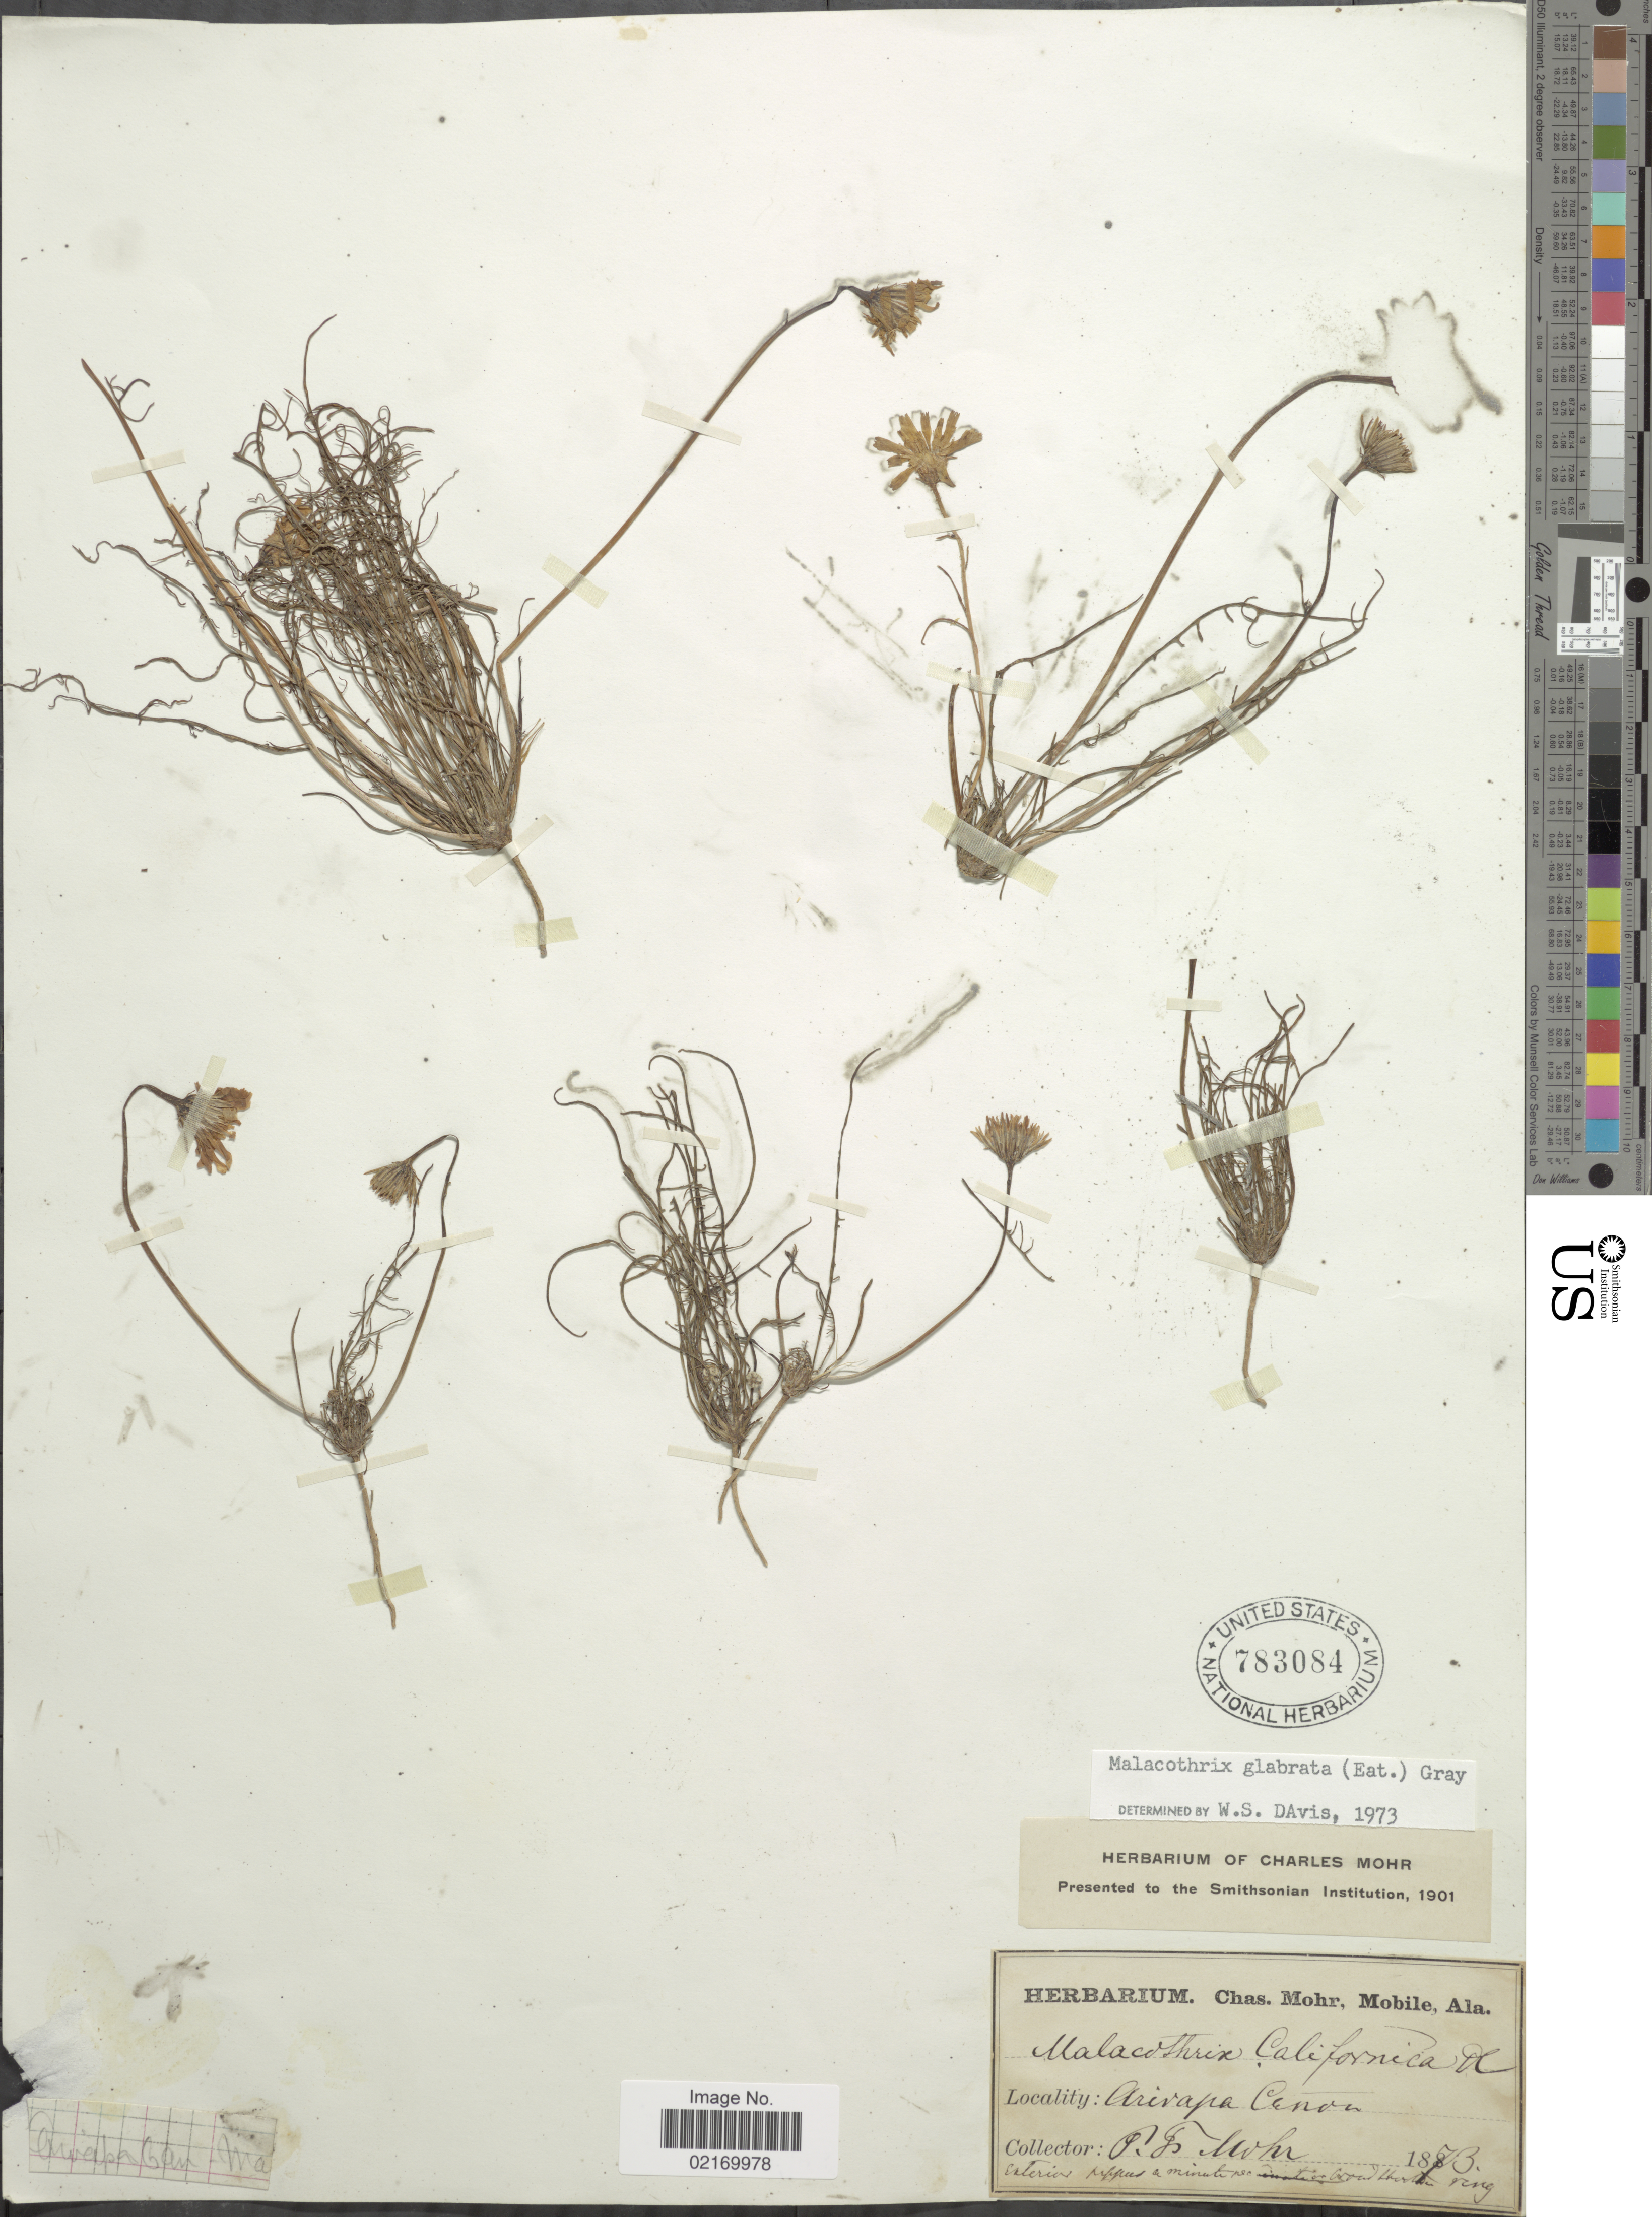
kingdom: Plantae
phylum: Tracheophyta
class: Magnoliopsida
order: Asterales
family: Asteraceae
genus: Malacothrix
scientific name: Malacothrix glabrata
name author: (A. Gray ex D.C. Eaton) A. Gray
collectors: P. F. Mohr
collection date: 1873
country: United States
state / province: Arizona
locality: Aravaipa Canyon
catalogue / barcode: US 783084